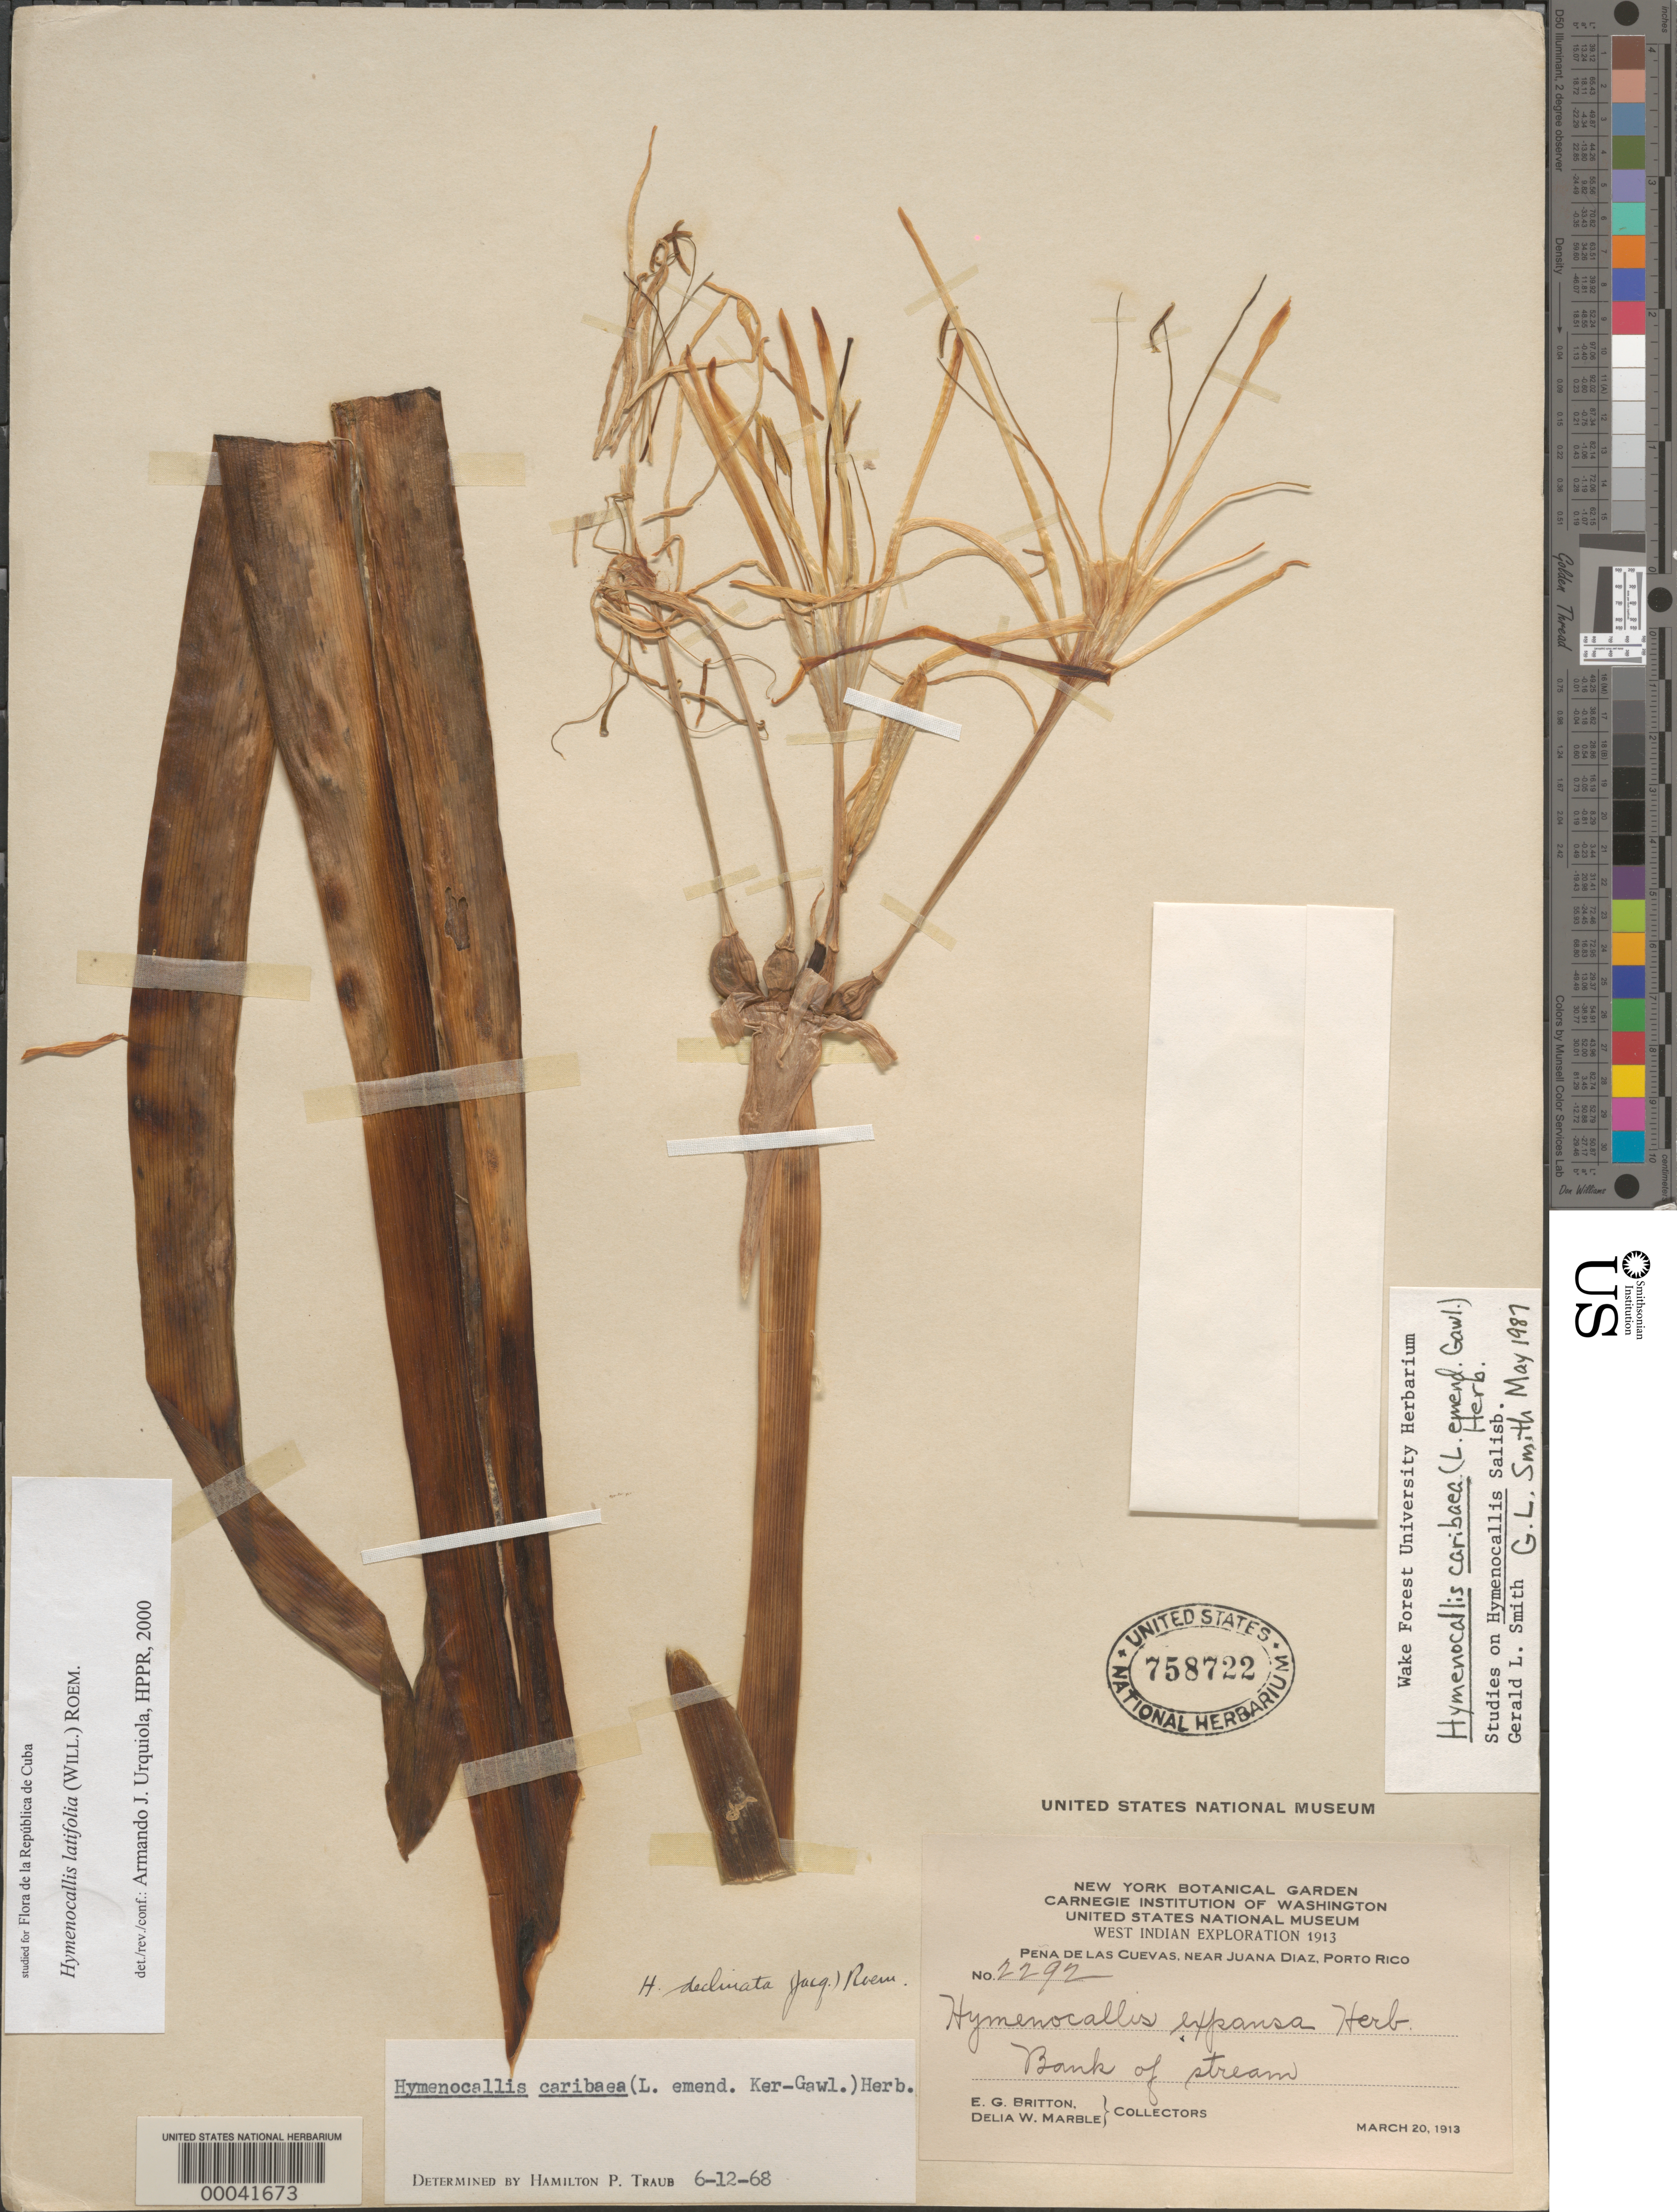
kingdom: Plantae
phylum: Tracheophyta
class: Liliopsida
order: Asparagales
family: Amaryllidaceae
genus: Hymenocallis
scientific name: Hymenocallis caribaea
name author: (L.) Herb.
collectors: E. G. Britton & D. W. Marble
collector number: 2292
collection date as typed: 20 Mar 1913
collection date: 1913-03-20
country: Puerto Rico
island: Greater Antilles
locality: Pena de las cuevas, near juana diaz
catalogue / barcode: US 758722